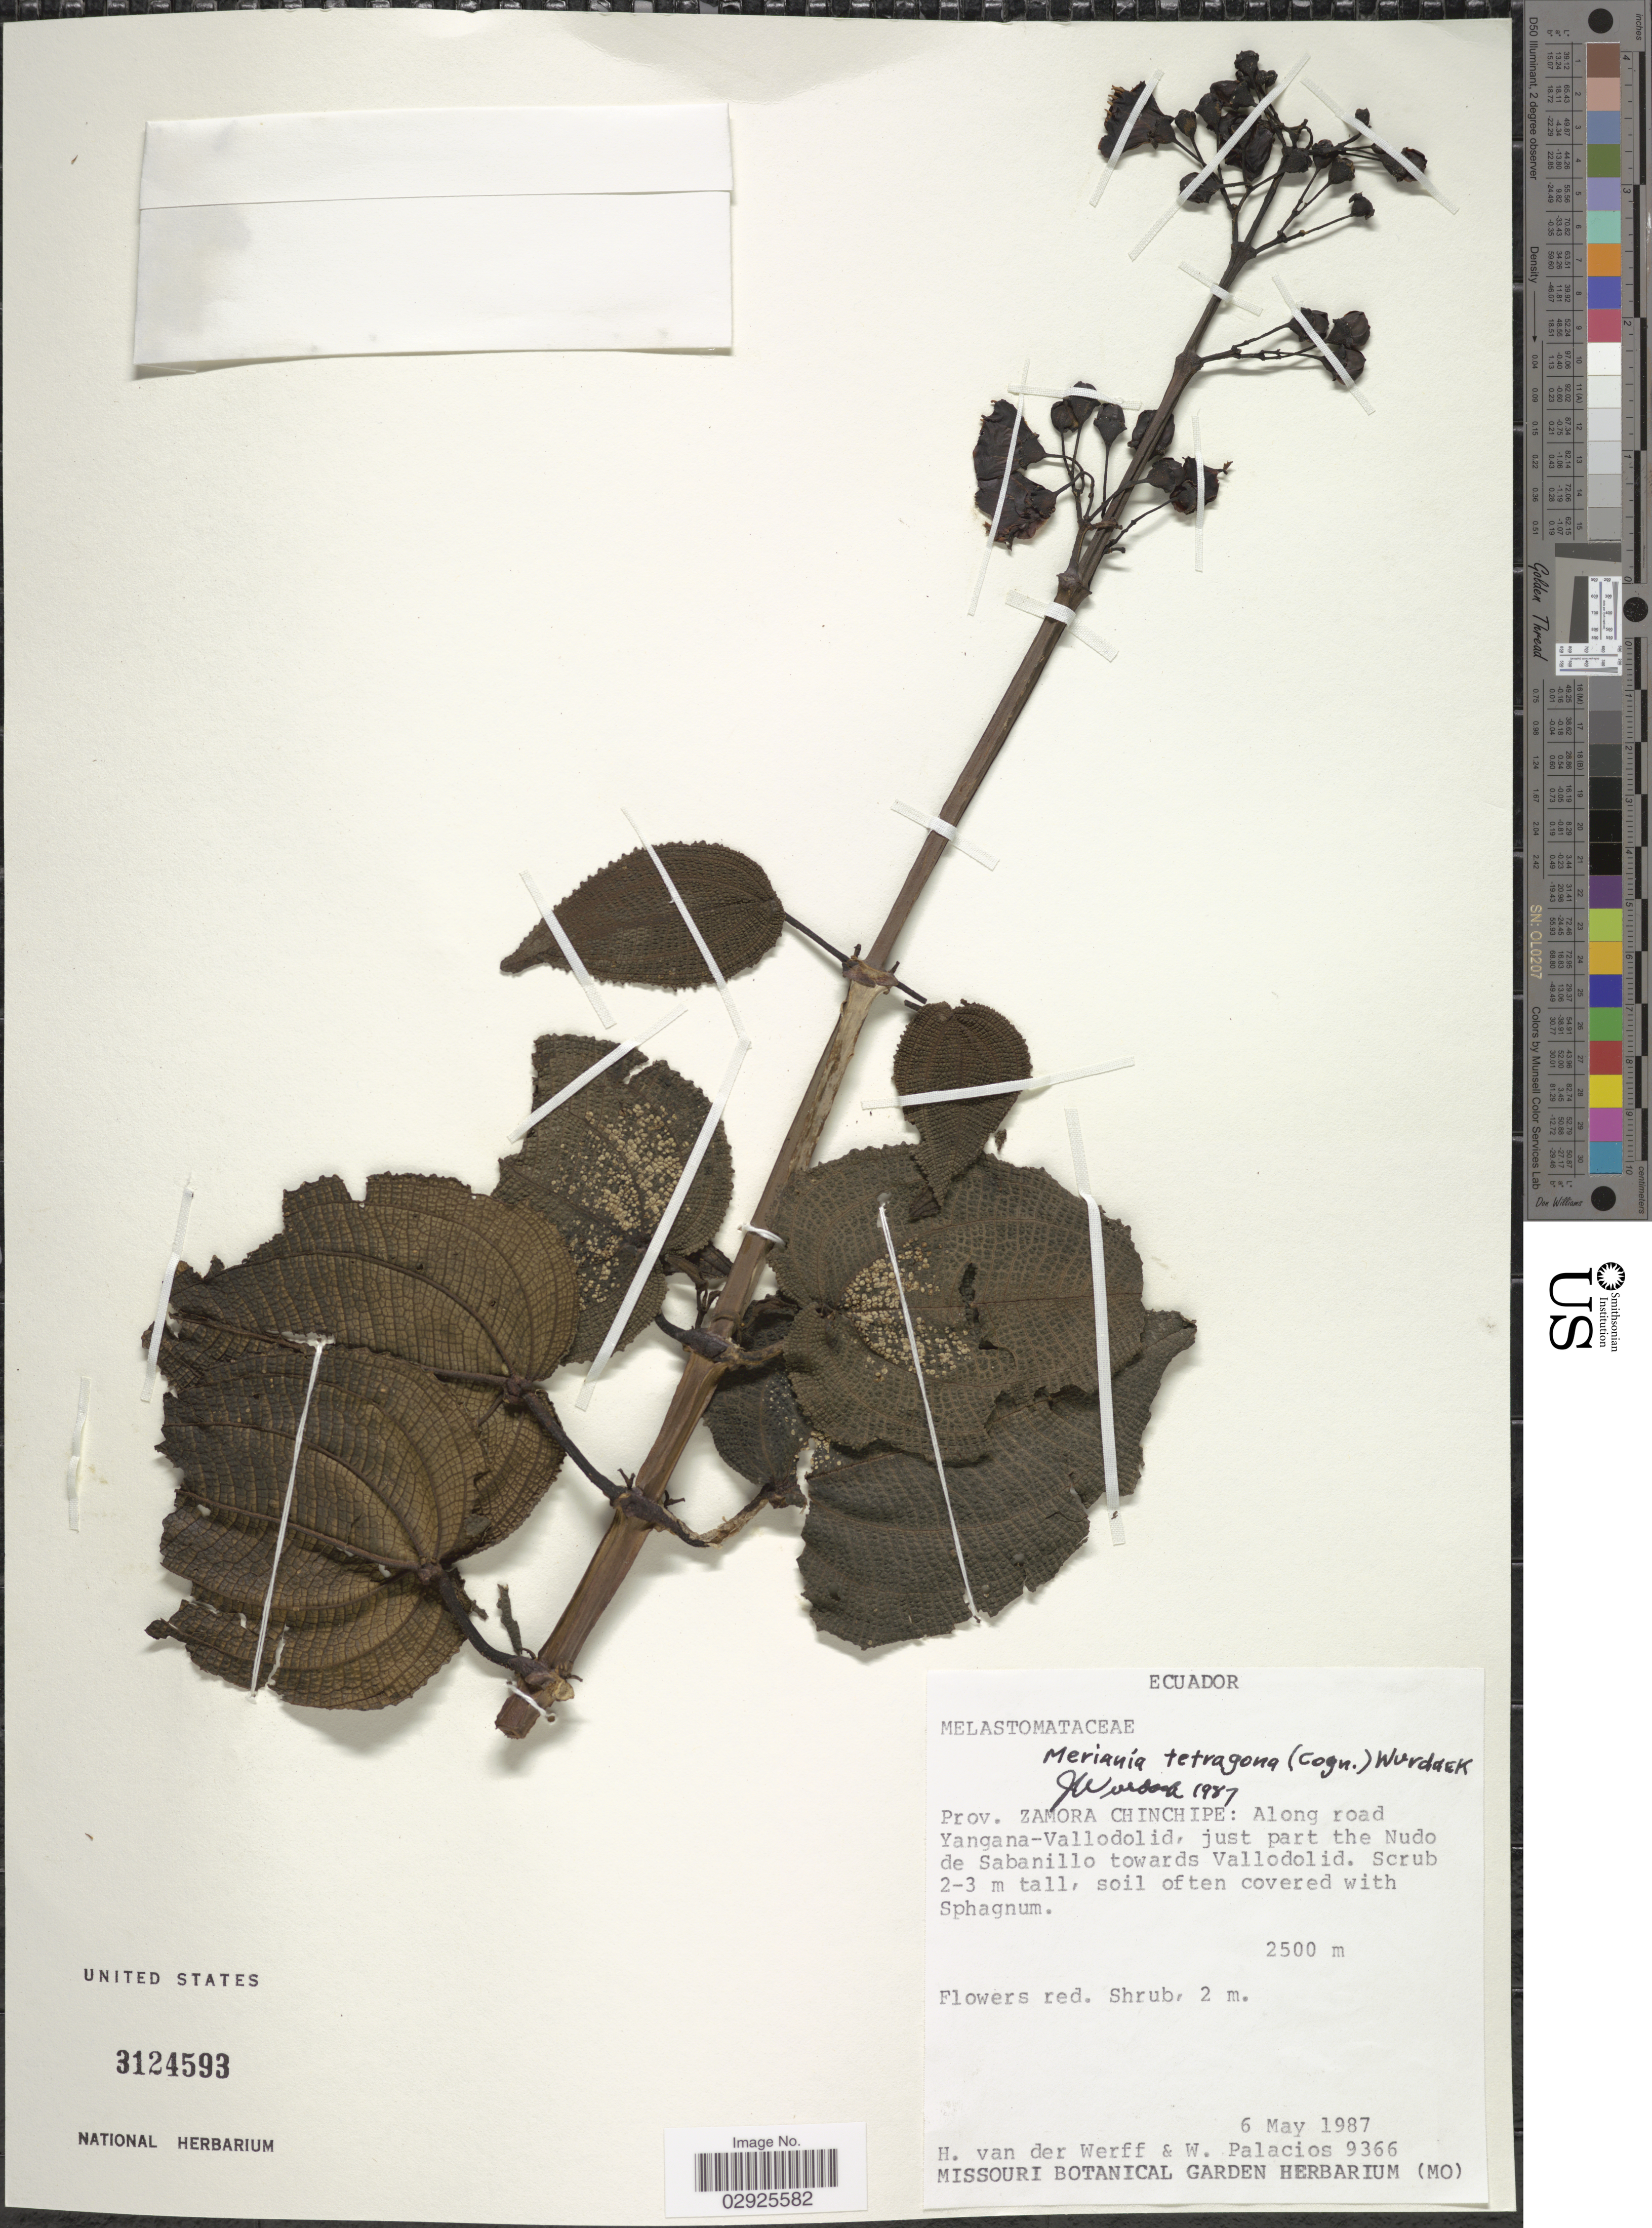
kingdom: Plantae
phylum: Tracheophyta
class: Magnoliopsida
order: Myrtales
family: Melastomataceae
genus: Meriania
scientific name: Meriania tetragona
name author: (Cogn.) Wurdack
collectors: H. van der Werff & W. Palacios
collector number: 9366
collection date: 1987-05-06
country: Ecuador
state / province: Zamora-Chinchipe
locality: Along road Yangana-Vallodolid, just part of the Nudo de Sabanillo towards Vallodolid.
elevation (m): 2500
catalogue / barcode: US 3124593